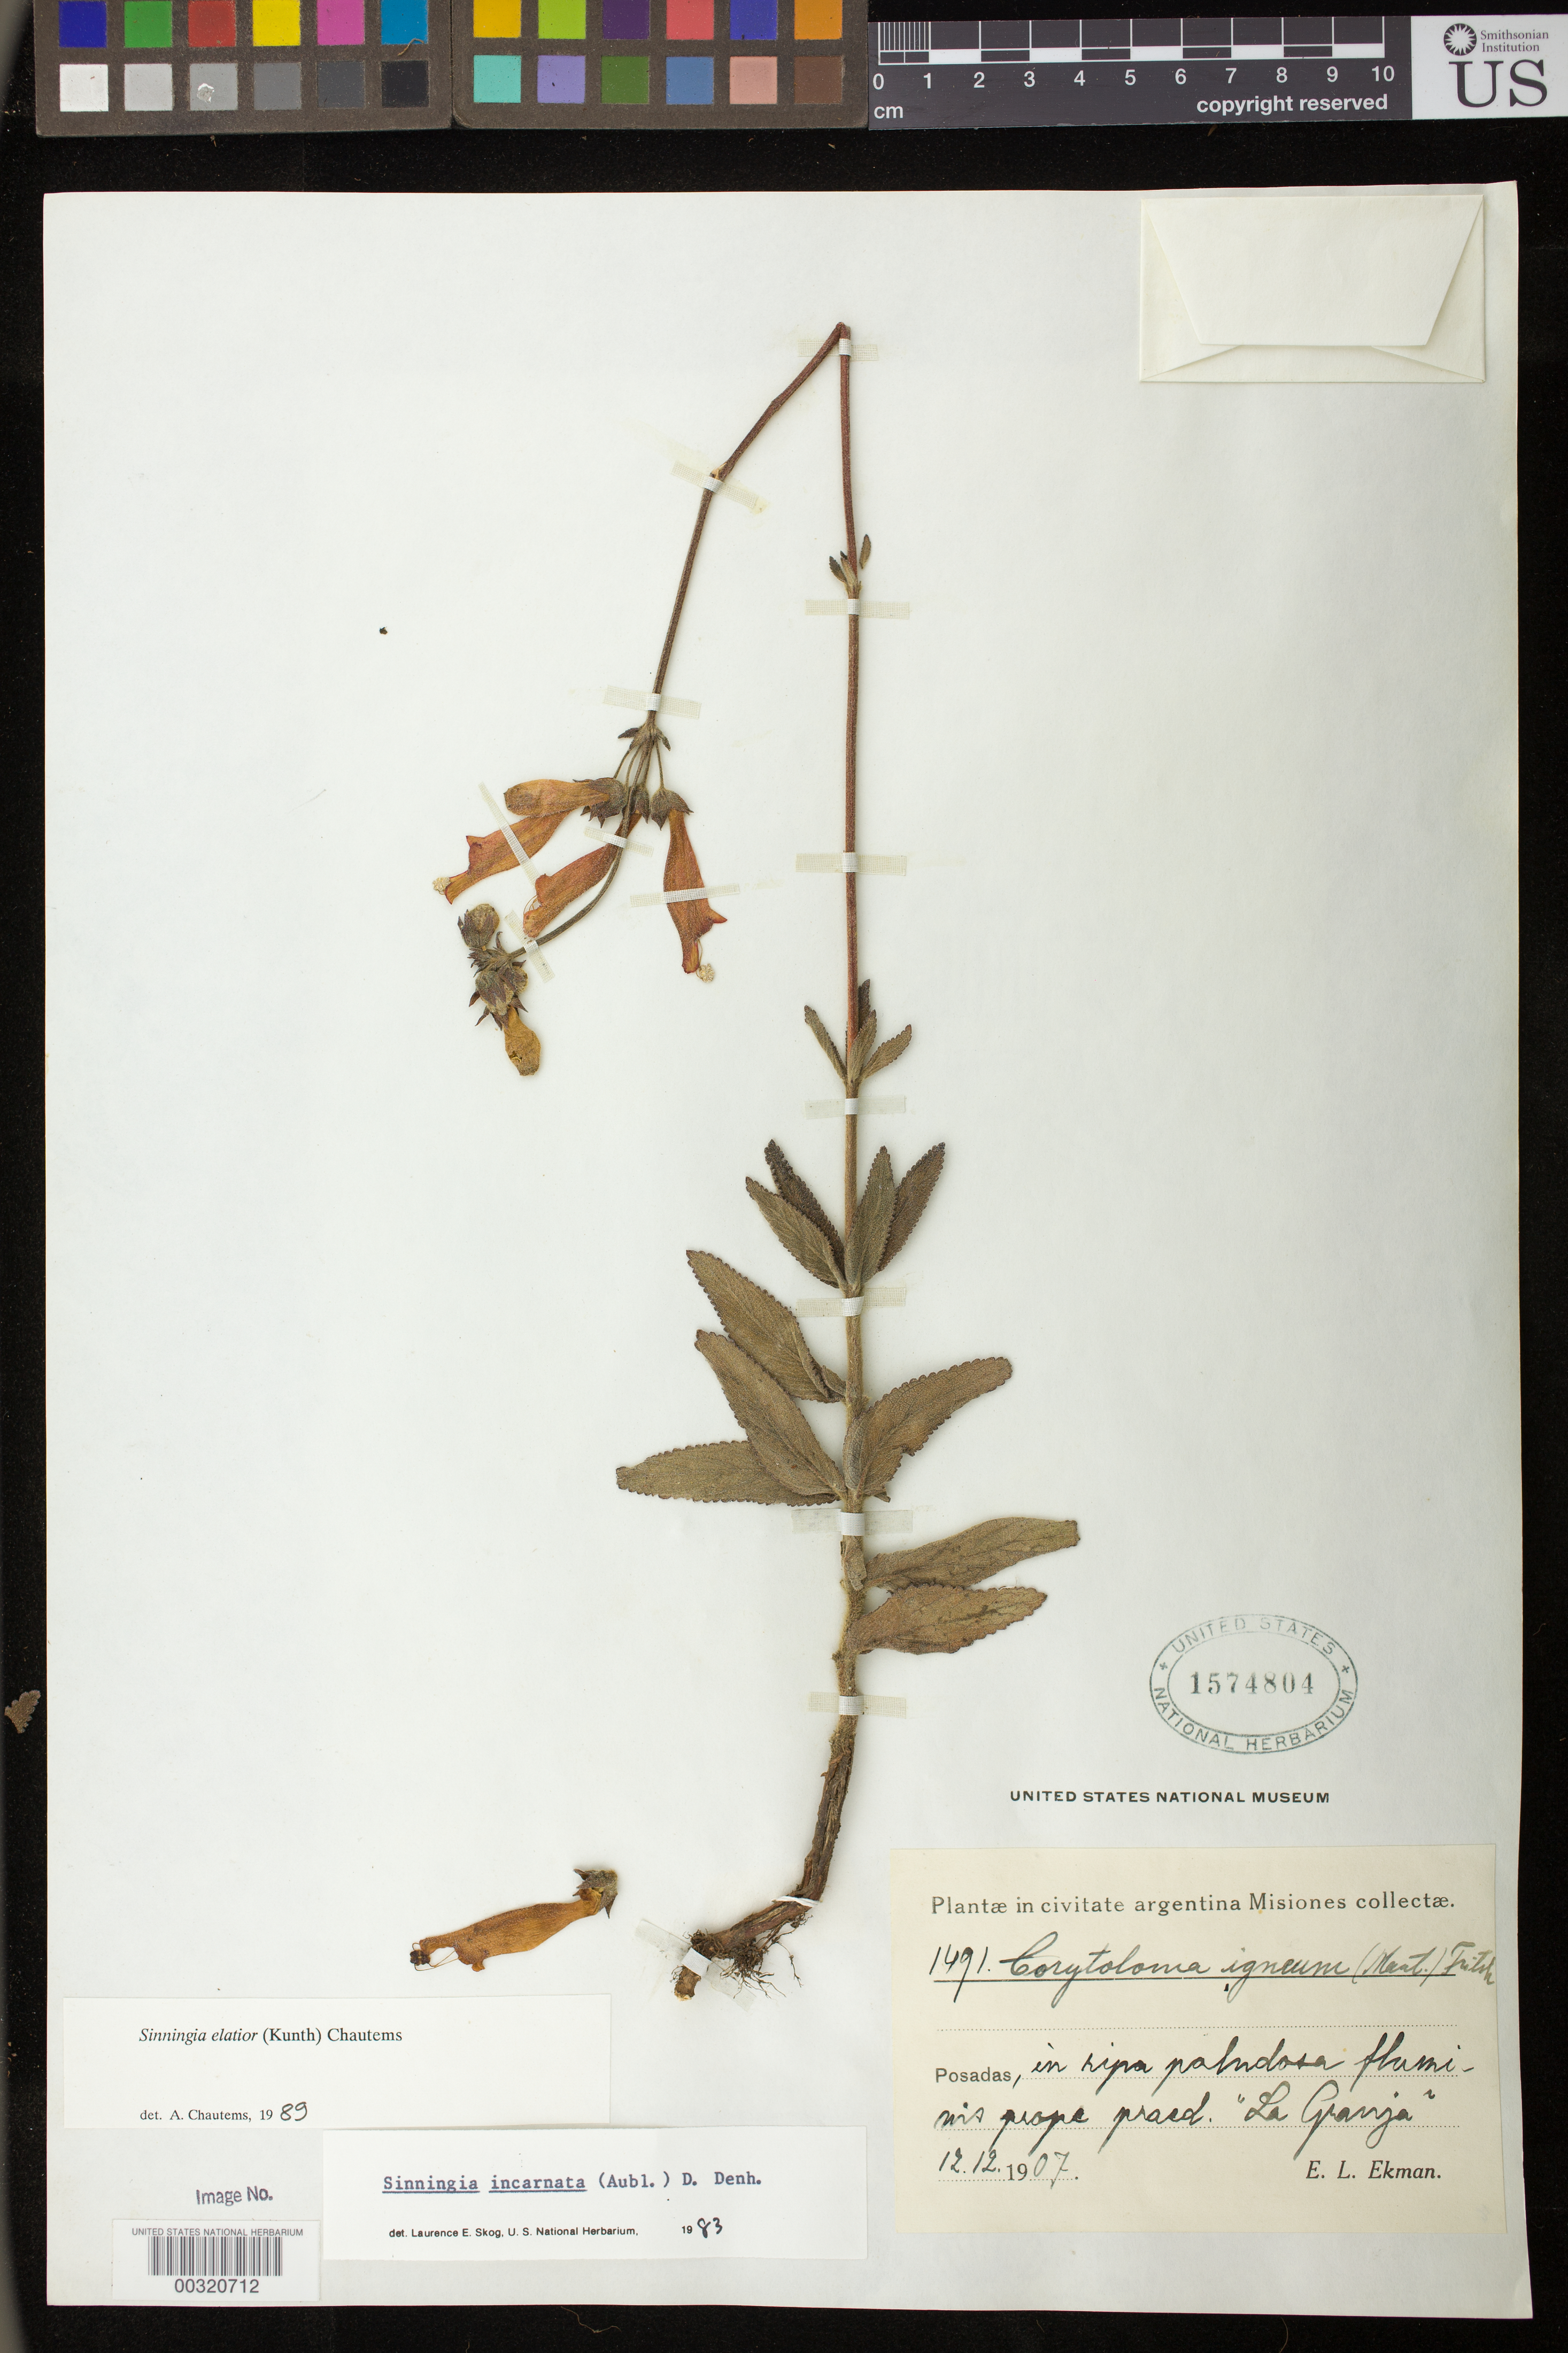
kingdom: Plantae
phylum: Tracheophyta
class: Magnoliopsida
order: Lamiales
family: Gesneriaceae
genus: Sinningia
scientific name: Sinningia elatior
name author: (Kunth) Chautems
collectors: E. L. Ekman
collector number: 1491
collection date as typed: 12 Dec 1907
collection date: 1907-12-12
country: Argentina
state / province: Misiones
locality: Posadas, ... near praed. "La Granja"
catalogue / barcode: US 1574804